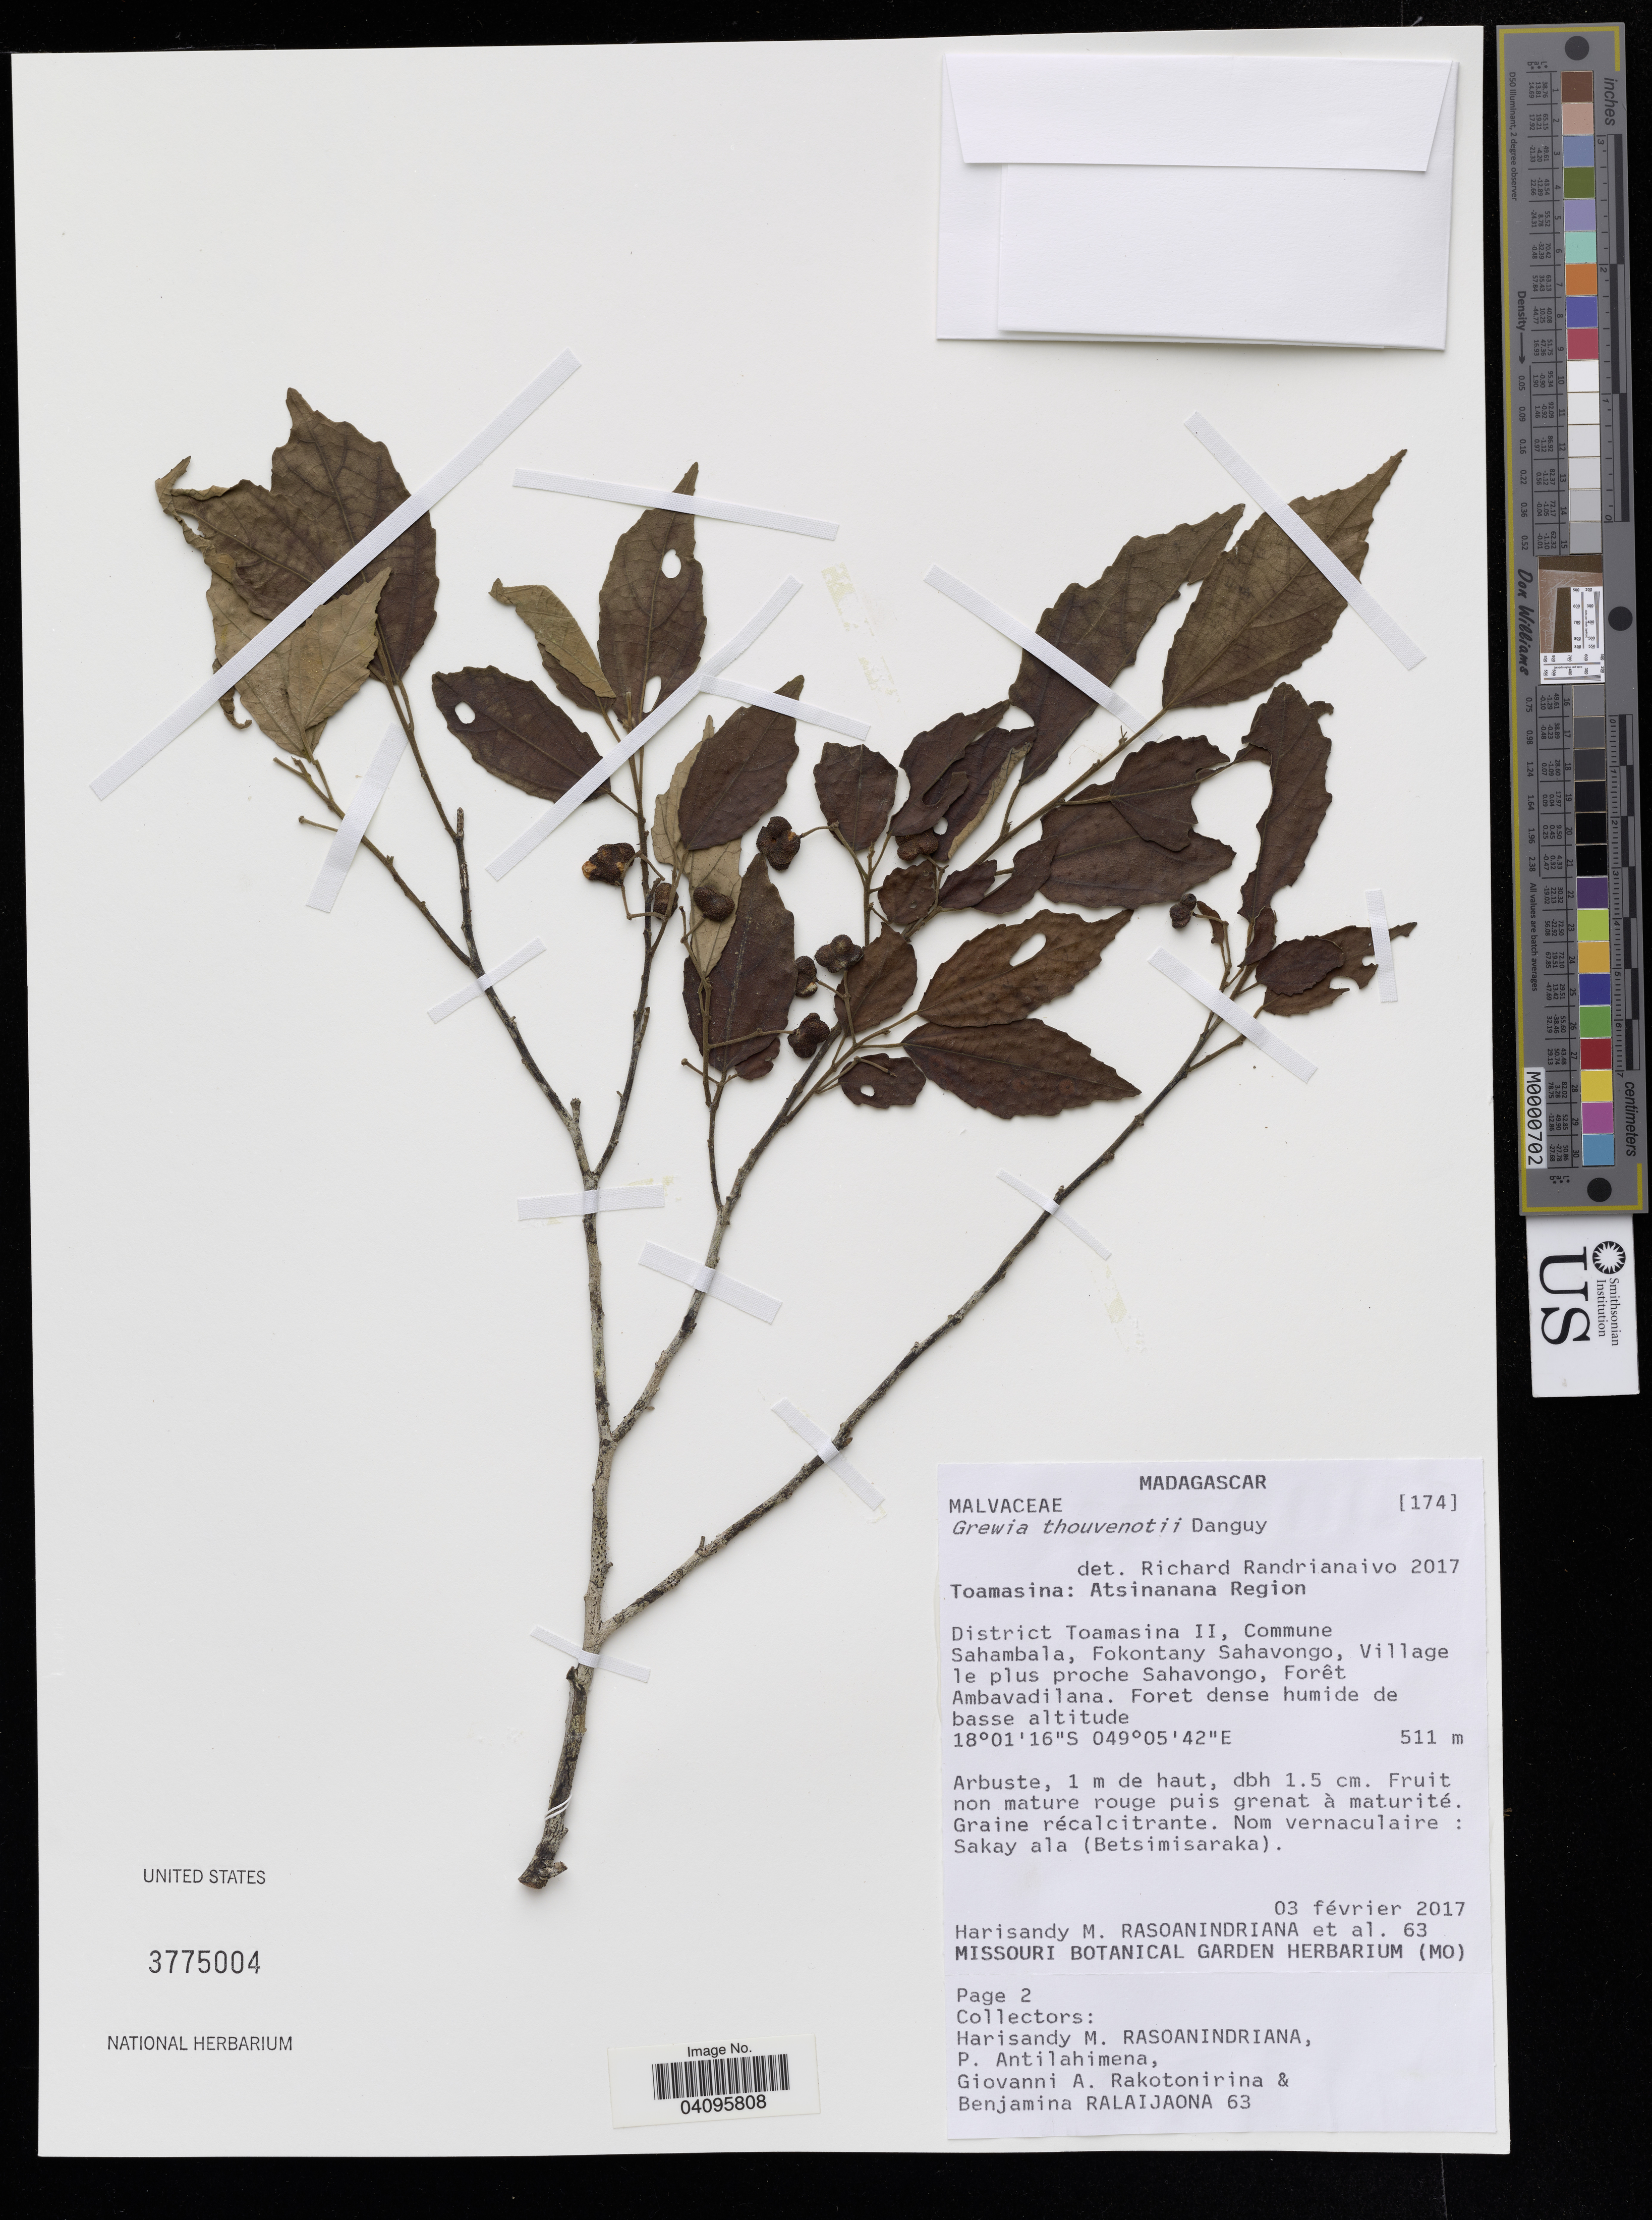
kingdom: Plantae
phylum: Tracheophyta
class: Magnoliopsida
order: Malvales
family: Malvaceae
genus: Grewia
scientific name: Grewia thouvenotii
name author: Danguy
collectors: H. Rasoanindriana, P. Antilahimena, G. Rakotonirina & B. Ralaijaona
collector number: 63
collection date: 2017-02-03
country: Madagascar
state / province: Toamasina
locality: Atsinanana Region. District Toamasina II, Commune Sahambala, Fokontany Sahavongo, Village le plus proche Sahavongo, Forêt Ambavadilana.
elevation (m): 511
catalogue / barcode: US 3775004